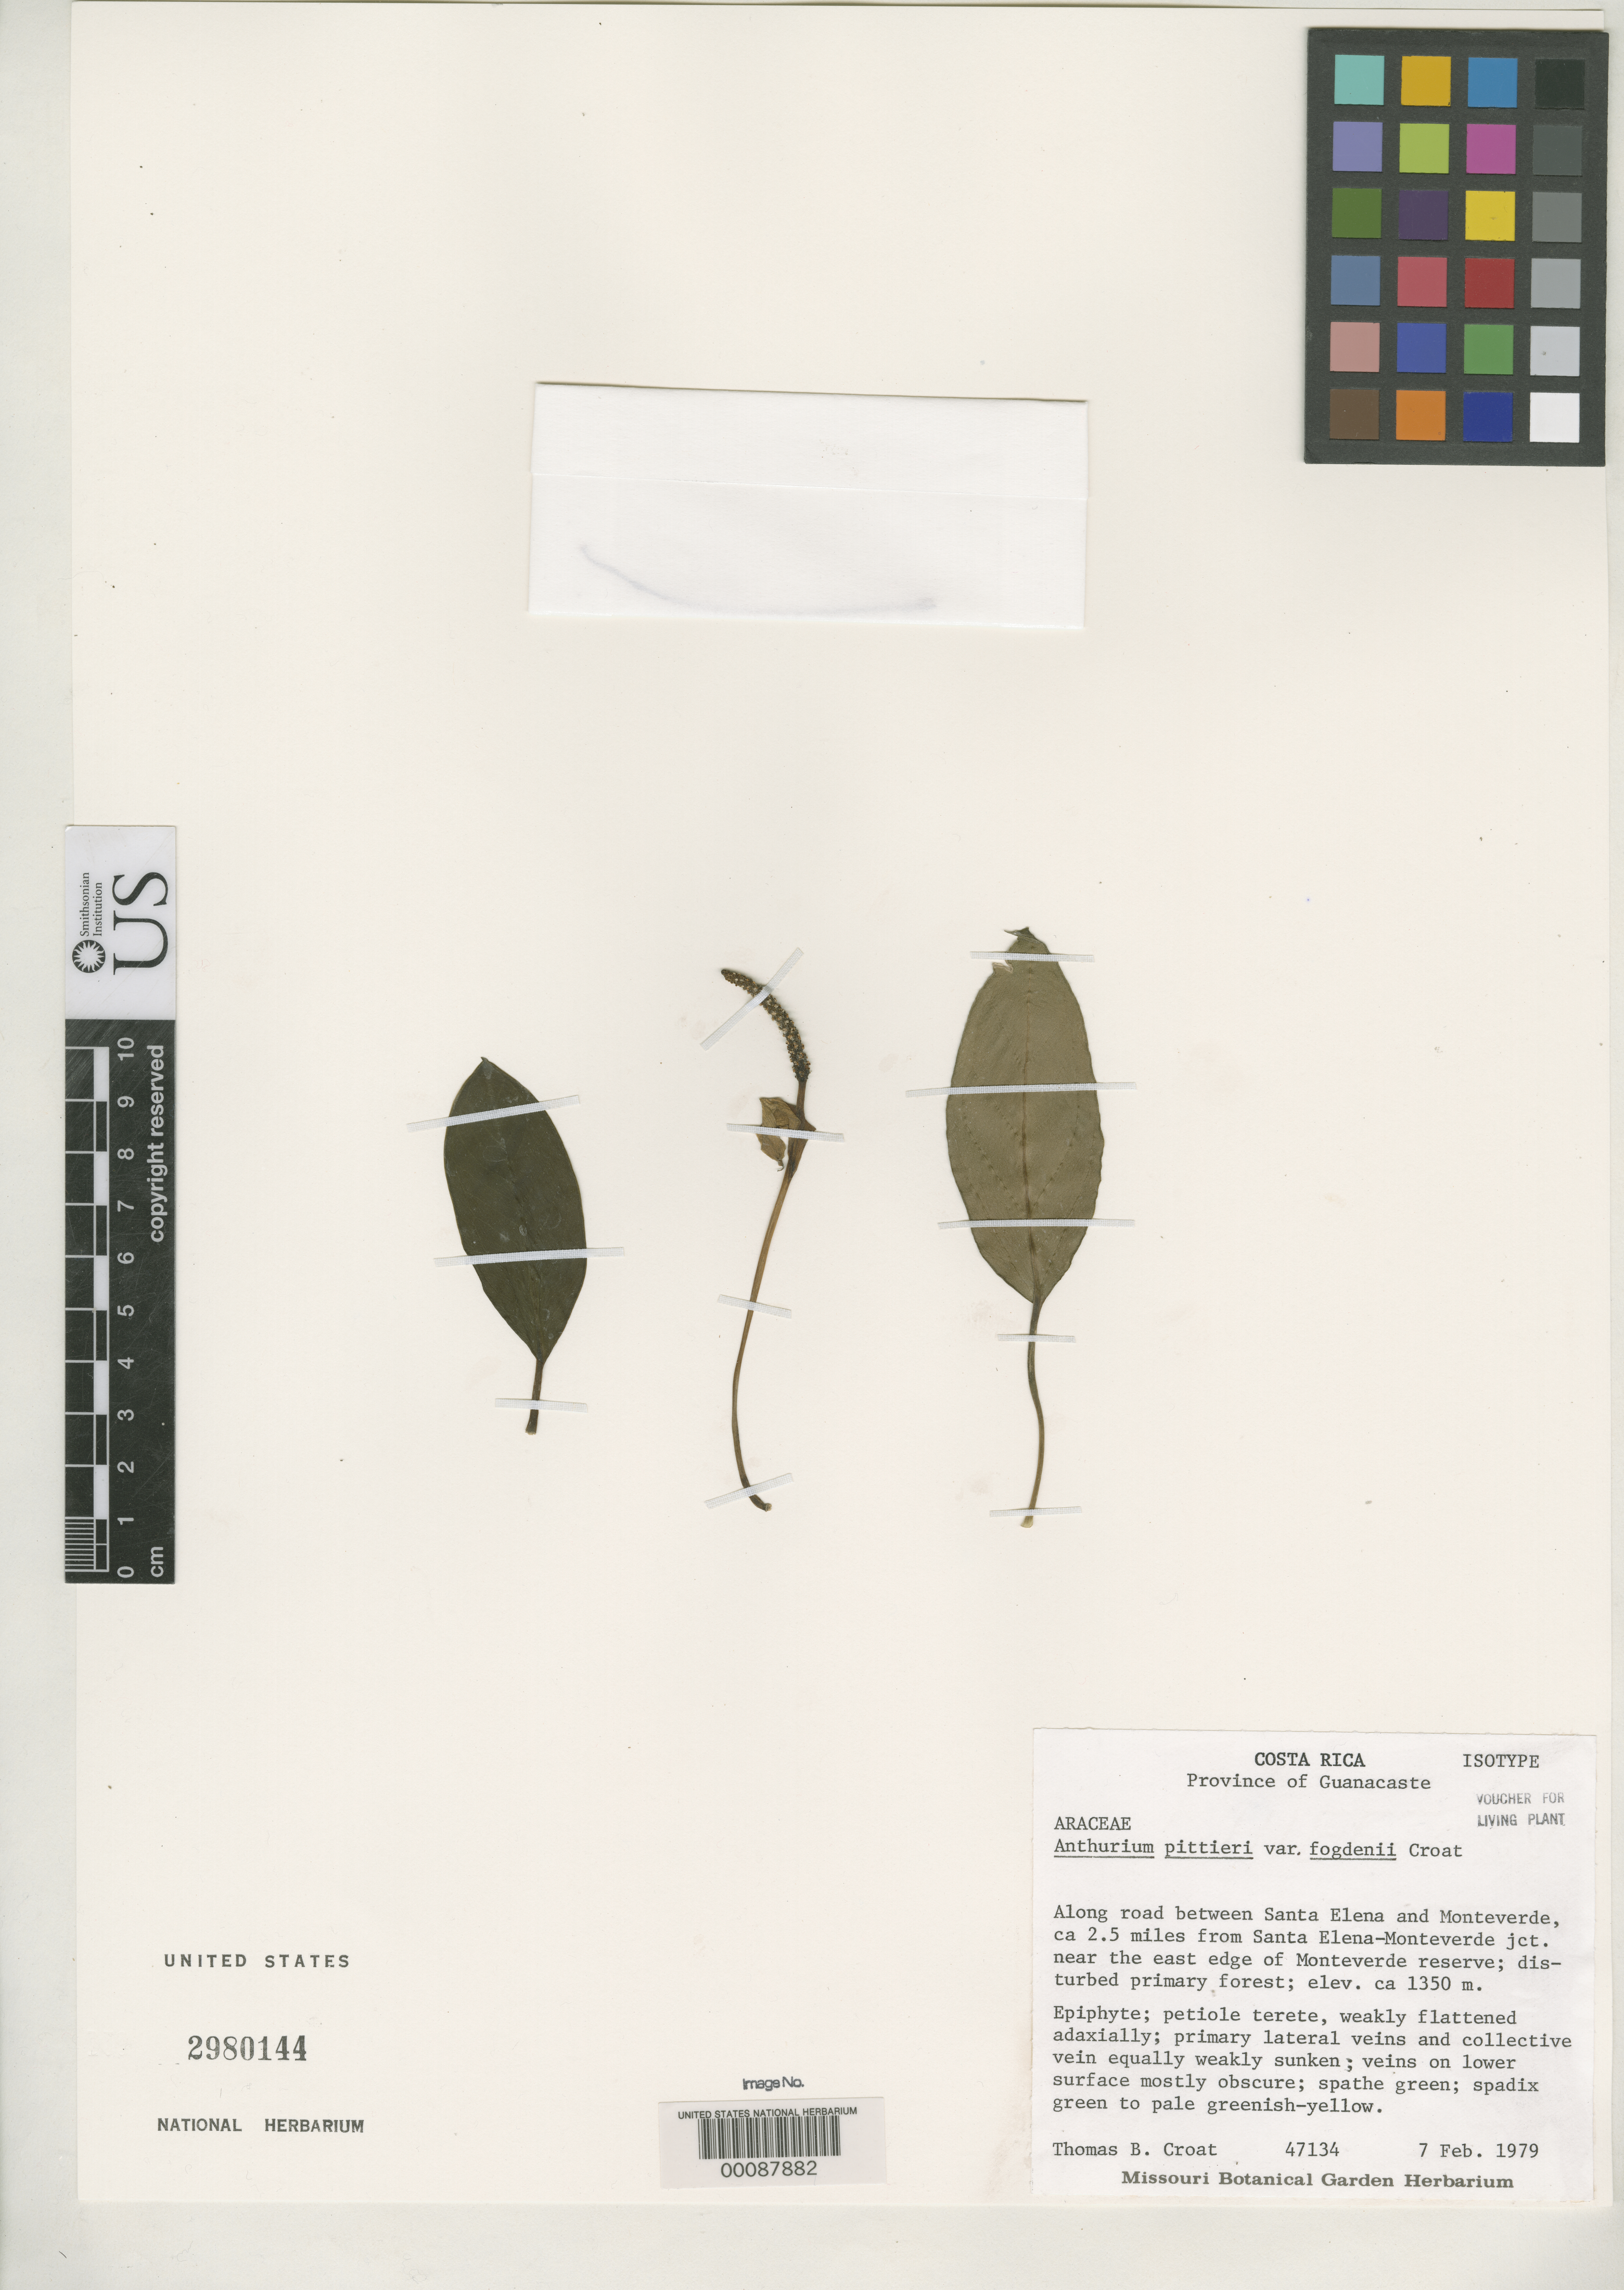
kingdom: Plantae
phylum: Tracheophyta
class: Liliopsida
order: Alismatales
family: Araceae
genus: Anthurium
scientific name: Anthurium pittieri var. fogdenii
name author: Croat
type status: Isotype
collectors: T. B. Croat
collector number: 47134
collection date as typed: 07 Feb 1979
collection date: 1979-02-07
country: Costa Rica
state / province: Guanacaste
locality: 2.5 mi from Santa Elena - Monteverde jct., E edge of Monteverde Reserve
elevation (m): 1350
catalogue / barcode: US 2980144